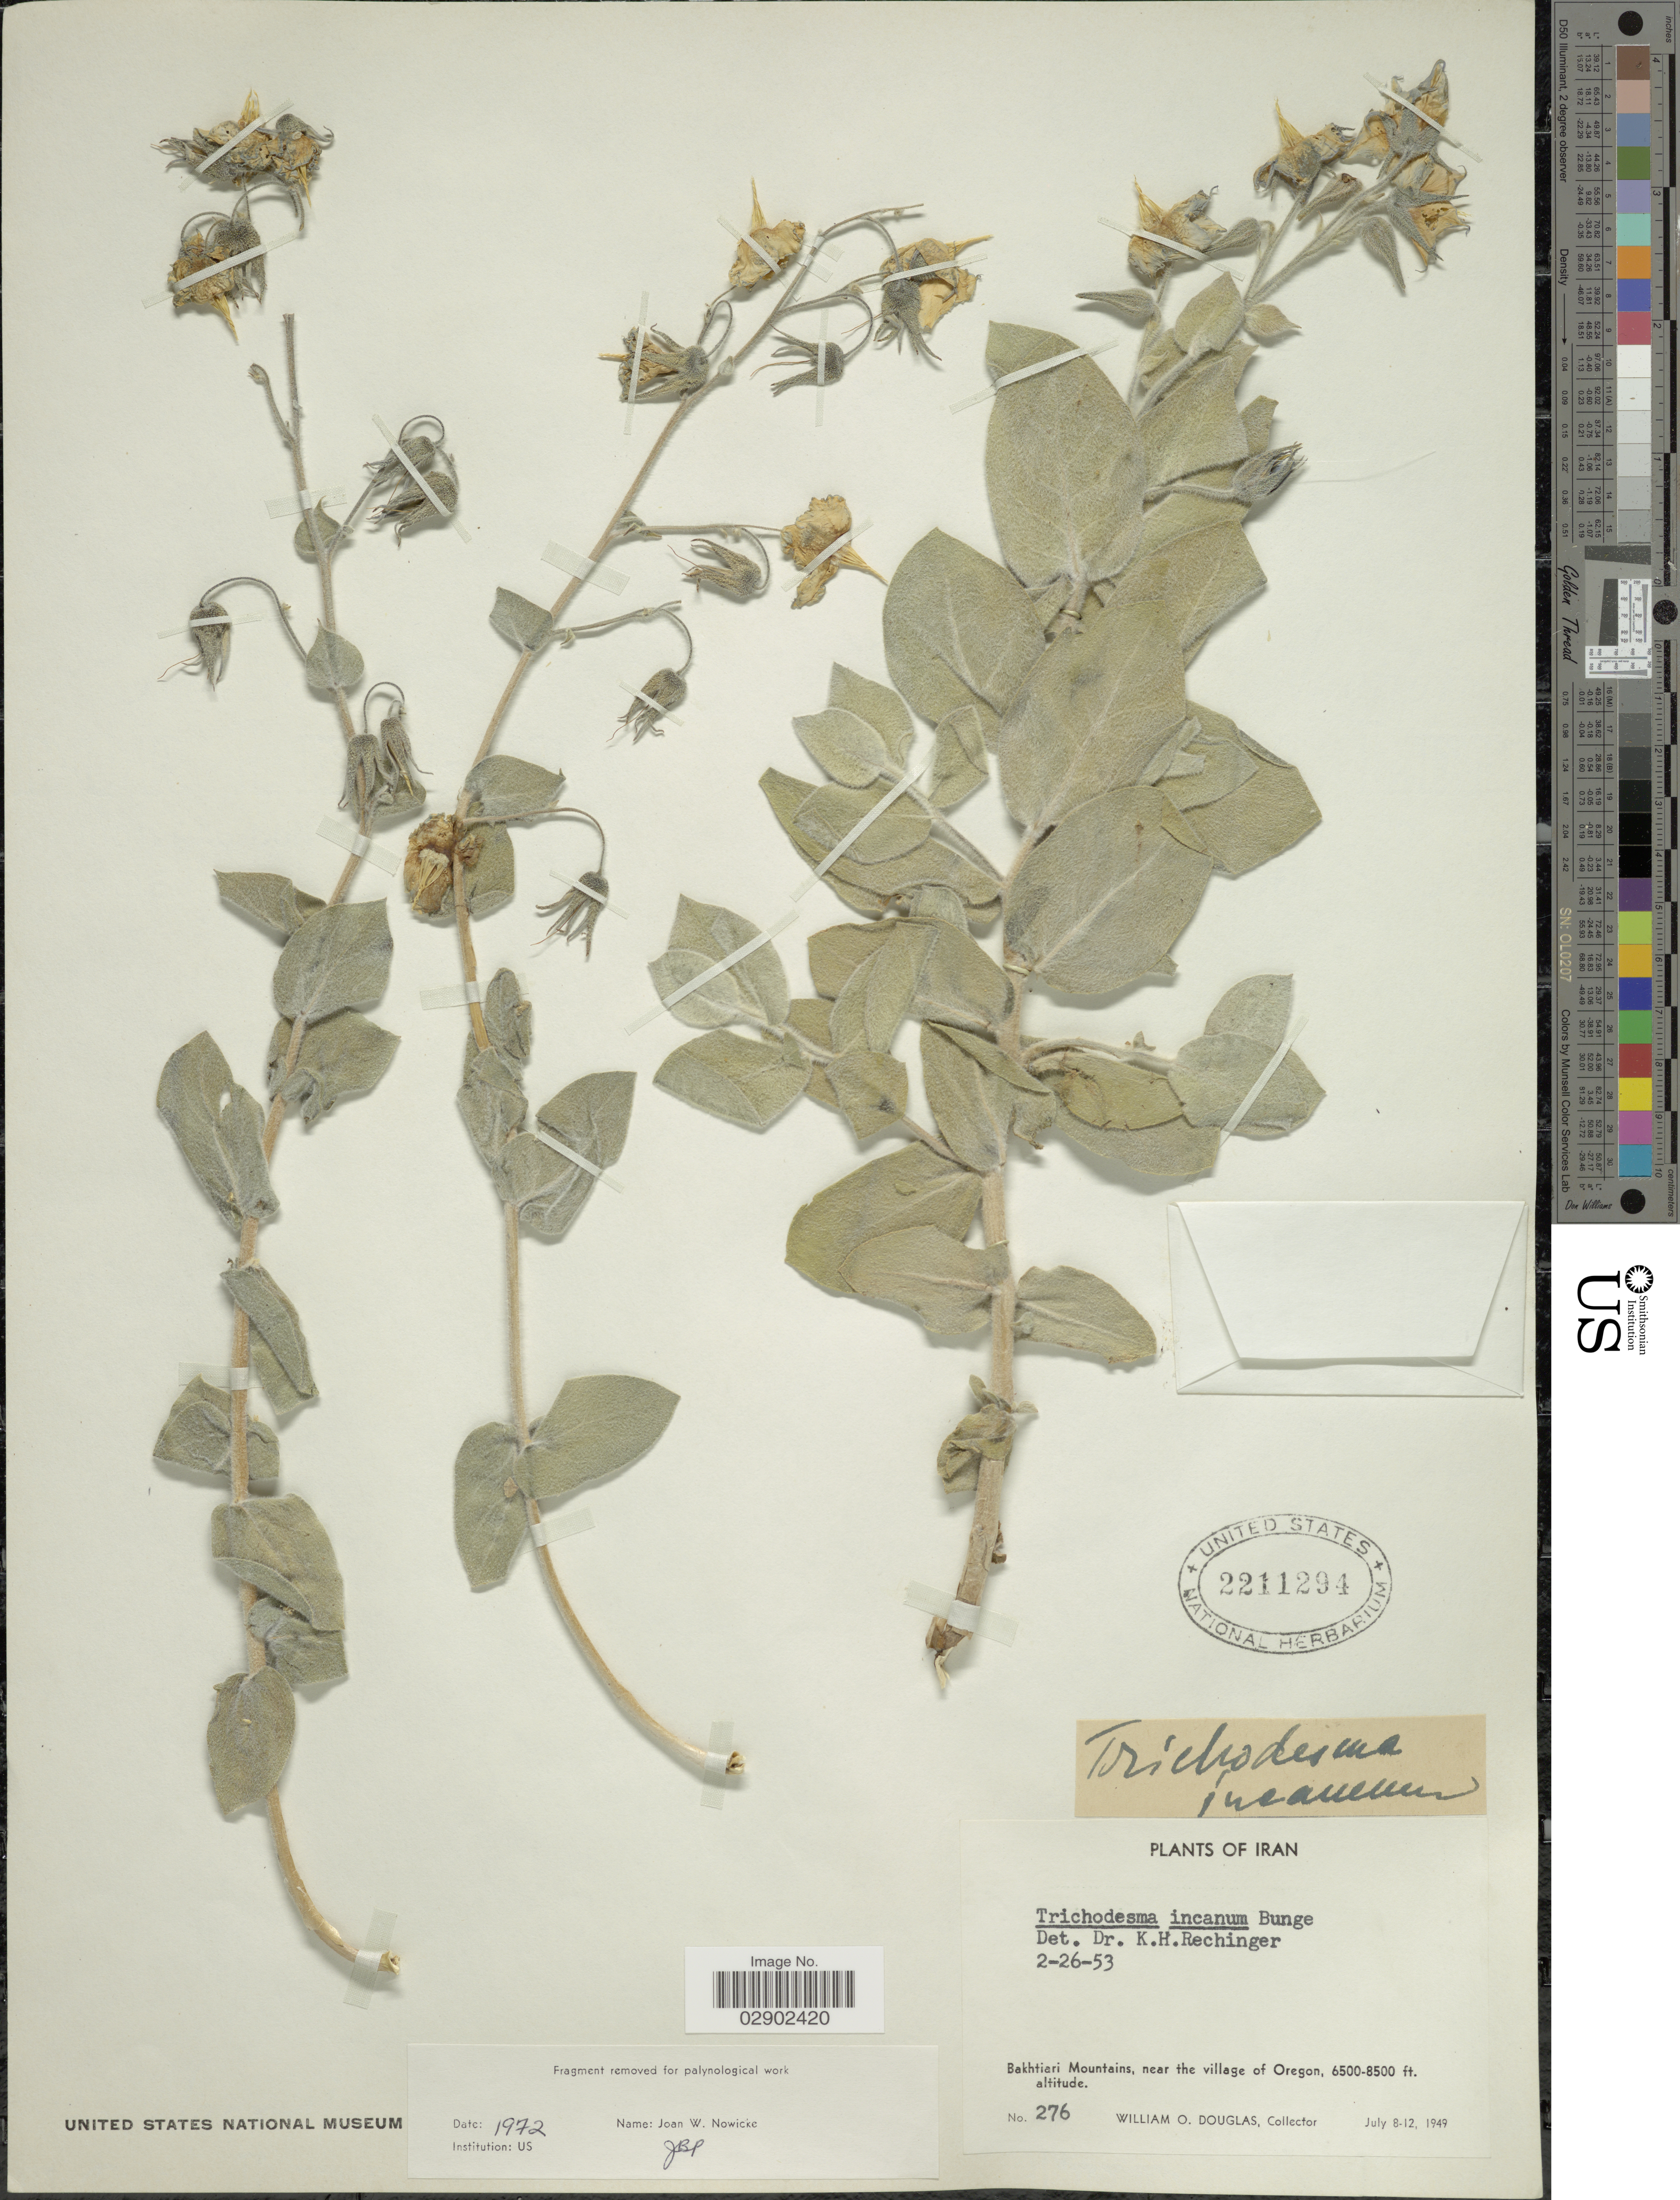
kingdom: Plantae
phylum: Tracheophyta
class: Magnoliopsida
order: Boraginales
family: Boraginaceae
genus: Trichodesma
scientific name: Trichodesma incanum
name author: (Bunge) A. DC.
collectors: W. Douglas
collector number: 276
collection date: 1949-07-08/1949-07-12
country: Iran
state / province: Chahar Mahaal and Bakhtiari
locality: Bakhtiari Mountains, near the village of Oregon.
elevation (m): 1981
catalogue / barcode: US 2211294